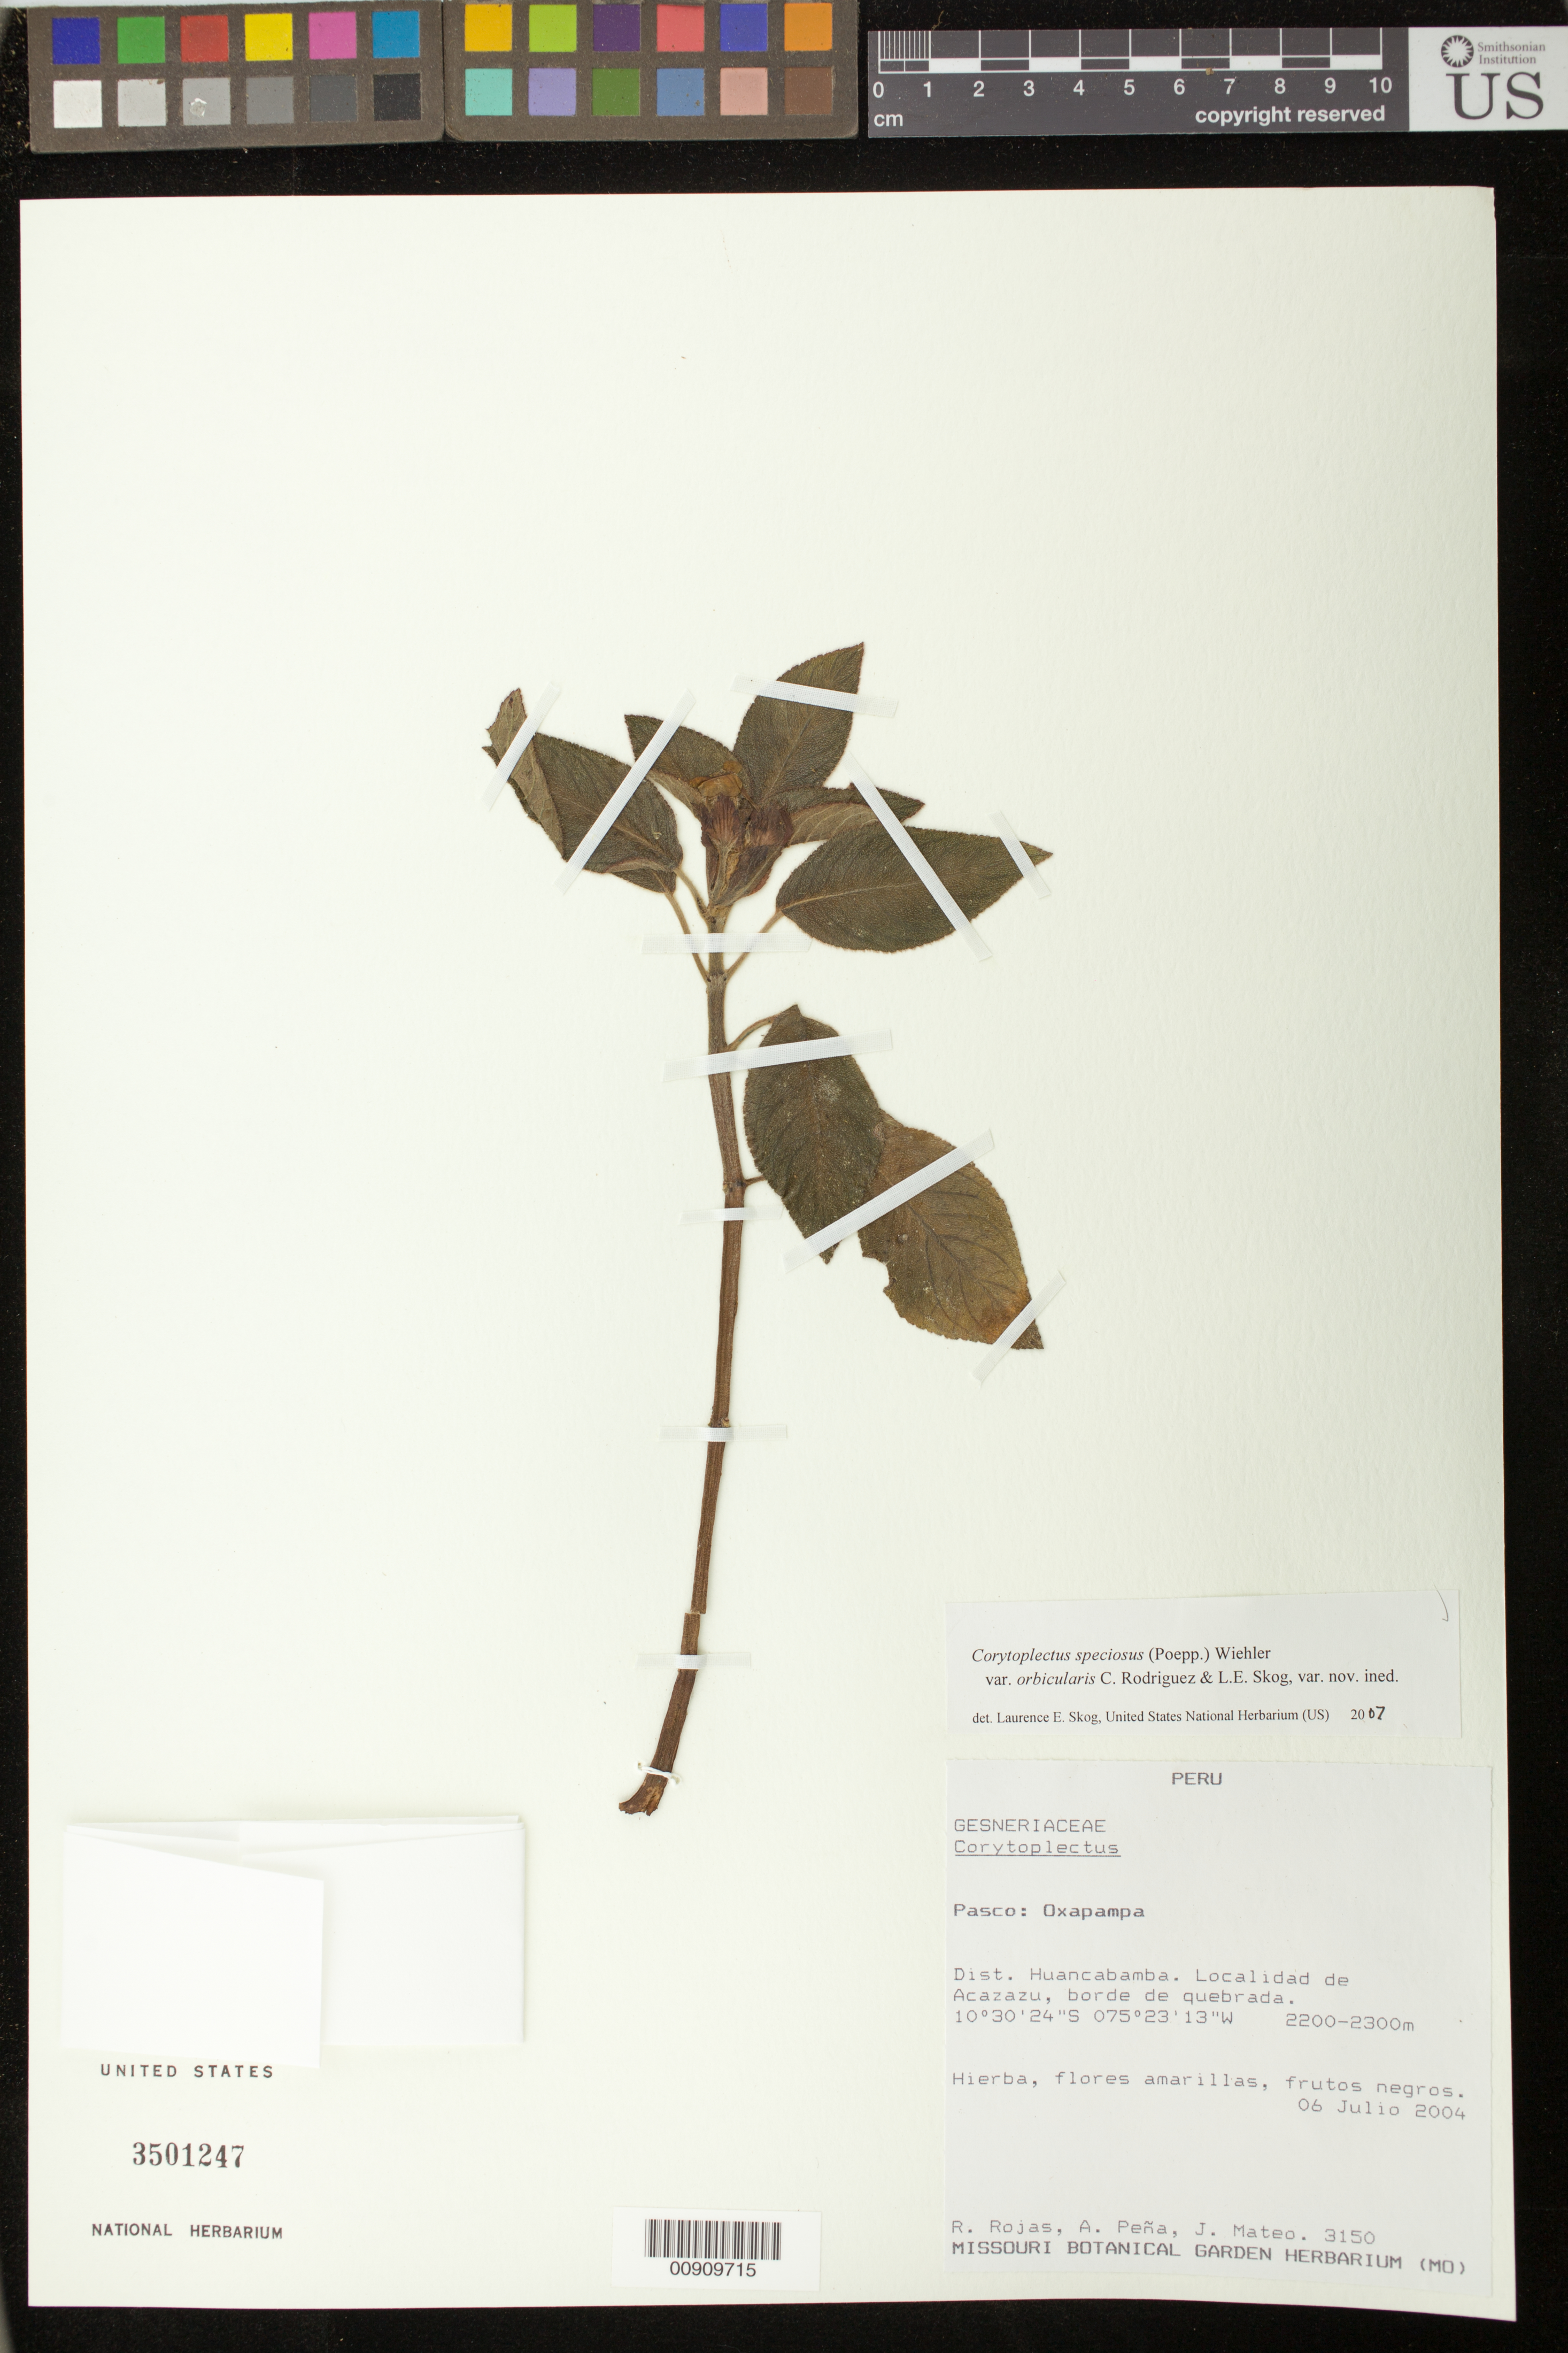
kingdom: Plantae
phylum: Tracheophyta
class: Magnoliopsida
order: Lamiales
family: Gesneriaceae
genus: Corytoplectus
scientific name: Corytoplectus speciosus var. orbicularis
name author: Rodr.-Flores & L.E. Skog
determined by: Skog, Laurence E.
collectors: R. Rojas, A. Peña & J. Mateo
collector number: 3150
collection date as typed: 06 Jul 2004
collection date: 2004-07-06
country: Peru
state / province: Pasco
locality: Pasco: Oxapampa. Dist. Huancabamba. Localidad de Acazazu, borde de quebrada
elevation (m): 2200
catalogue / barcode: US 3501247